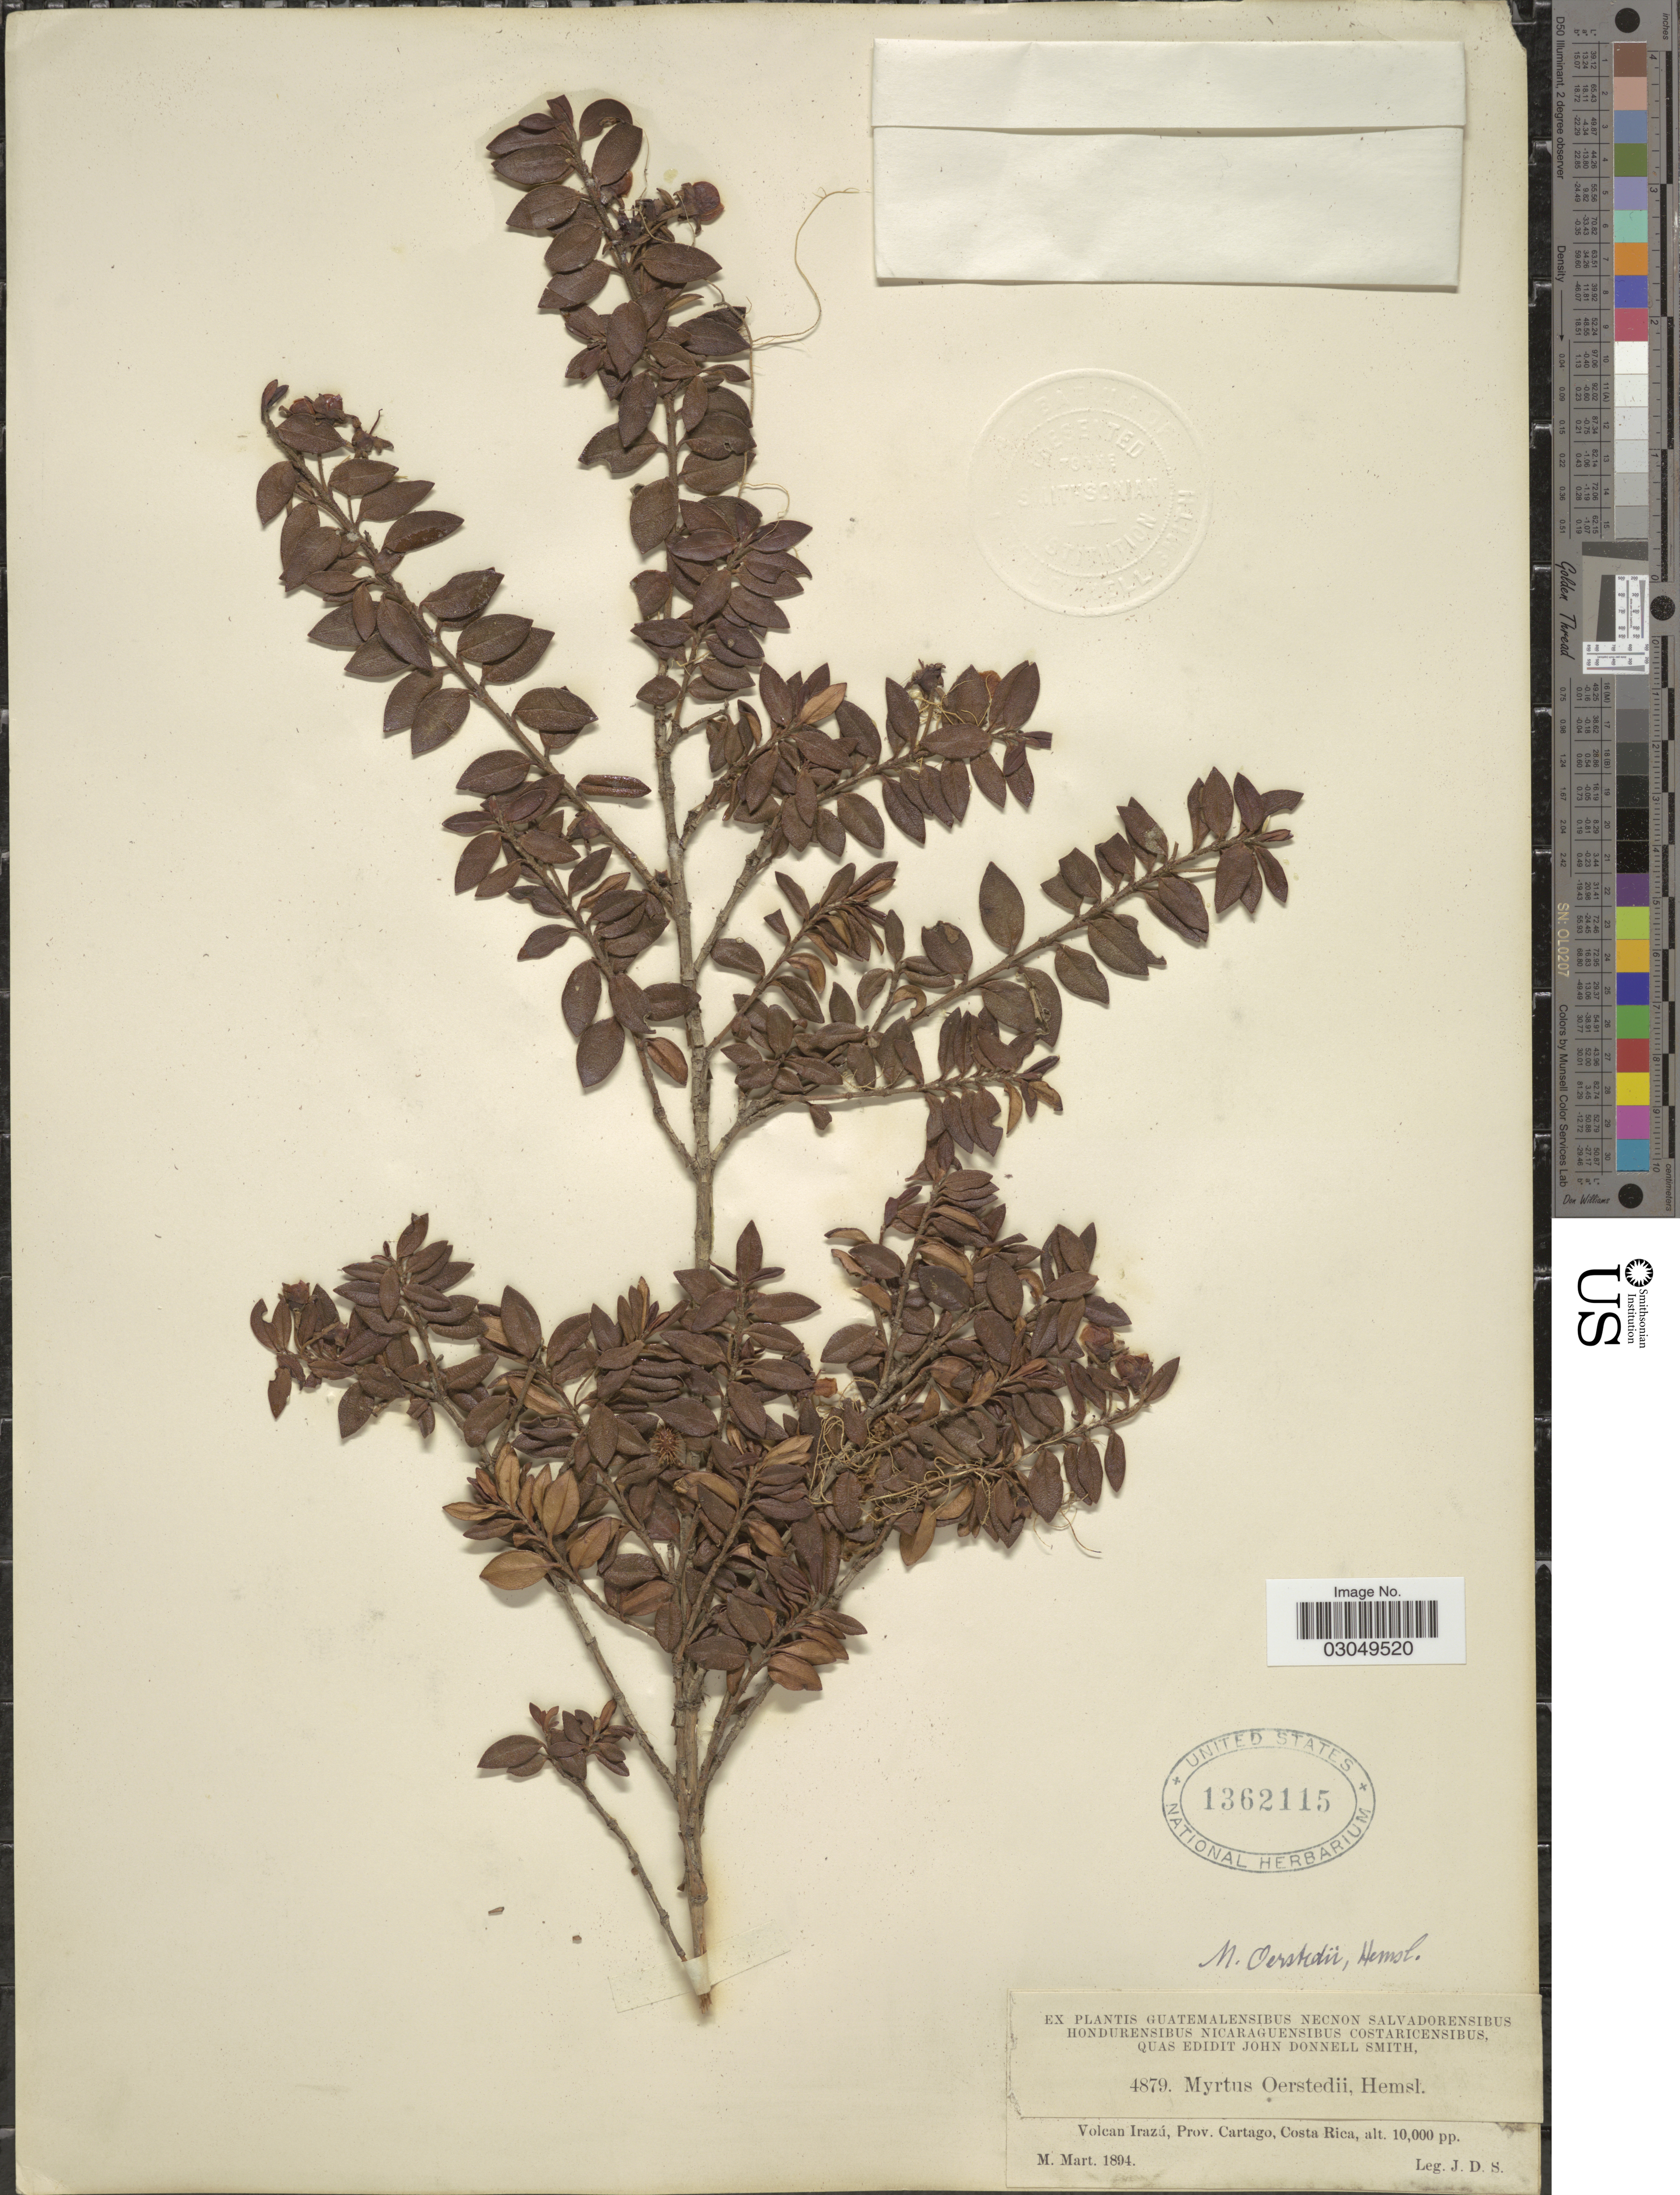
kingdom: Plantae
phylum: Tracheophyta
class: Magnoliopsida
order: Myrtales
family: Myrtaceae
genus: Ugni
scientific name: Ugni myricoides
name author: (Kunth) O. Berg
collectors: J. Donnell Smith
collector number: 4879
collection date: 1894-03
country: Costa Rica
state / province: Cartago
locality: Volcan Irazú.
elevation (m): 3048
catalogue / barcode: US 1362115